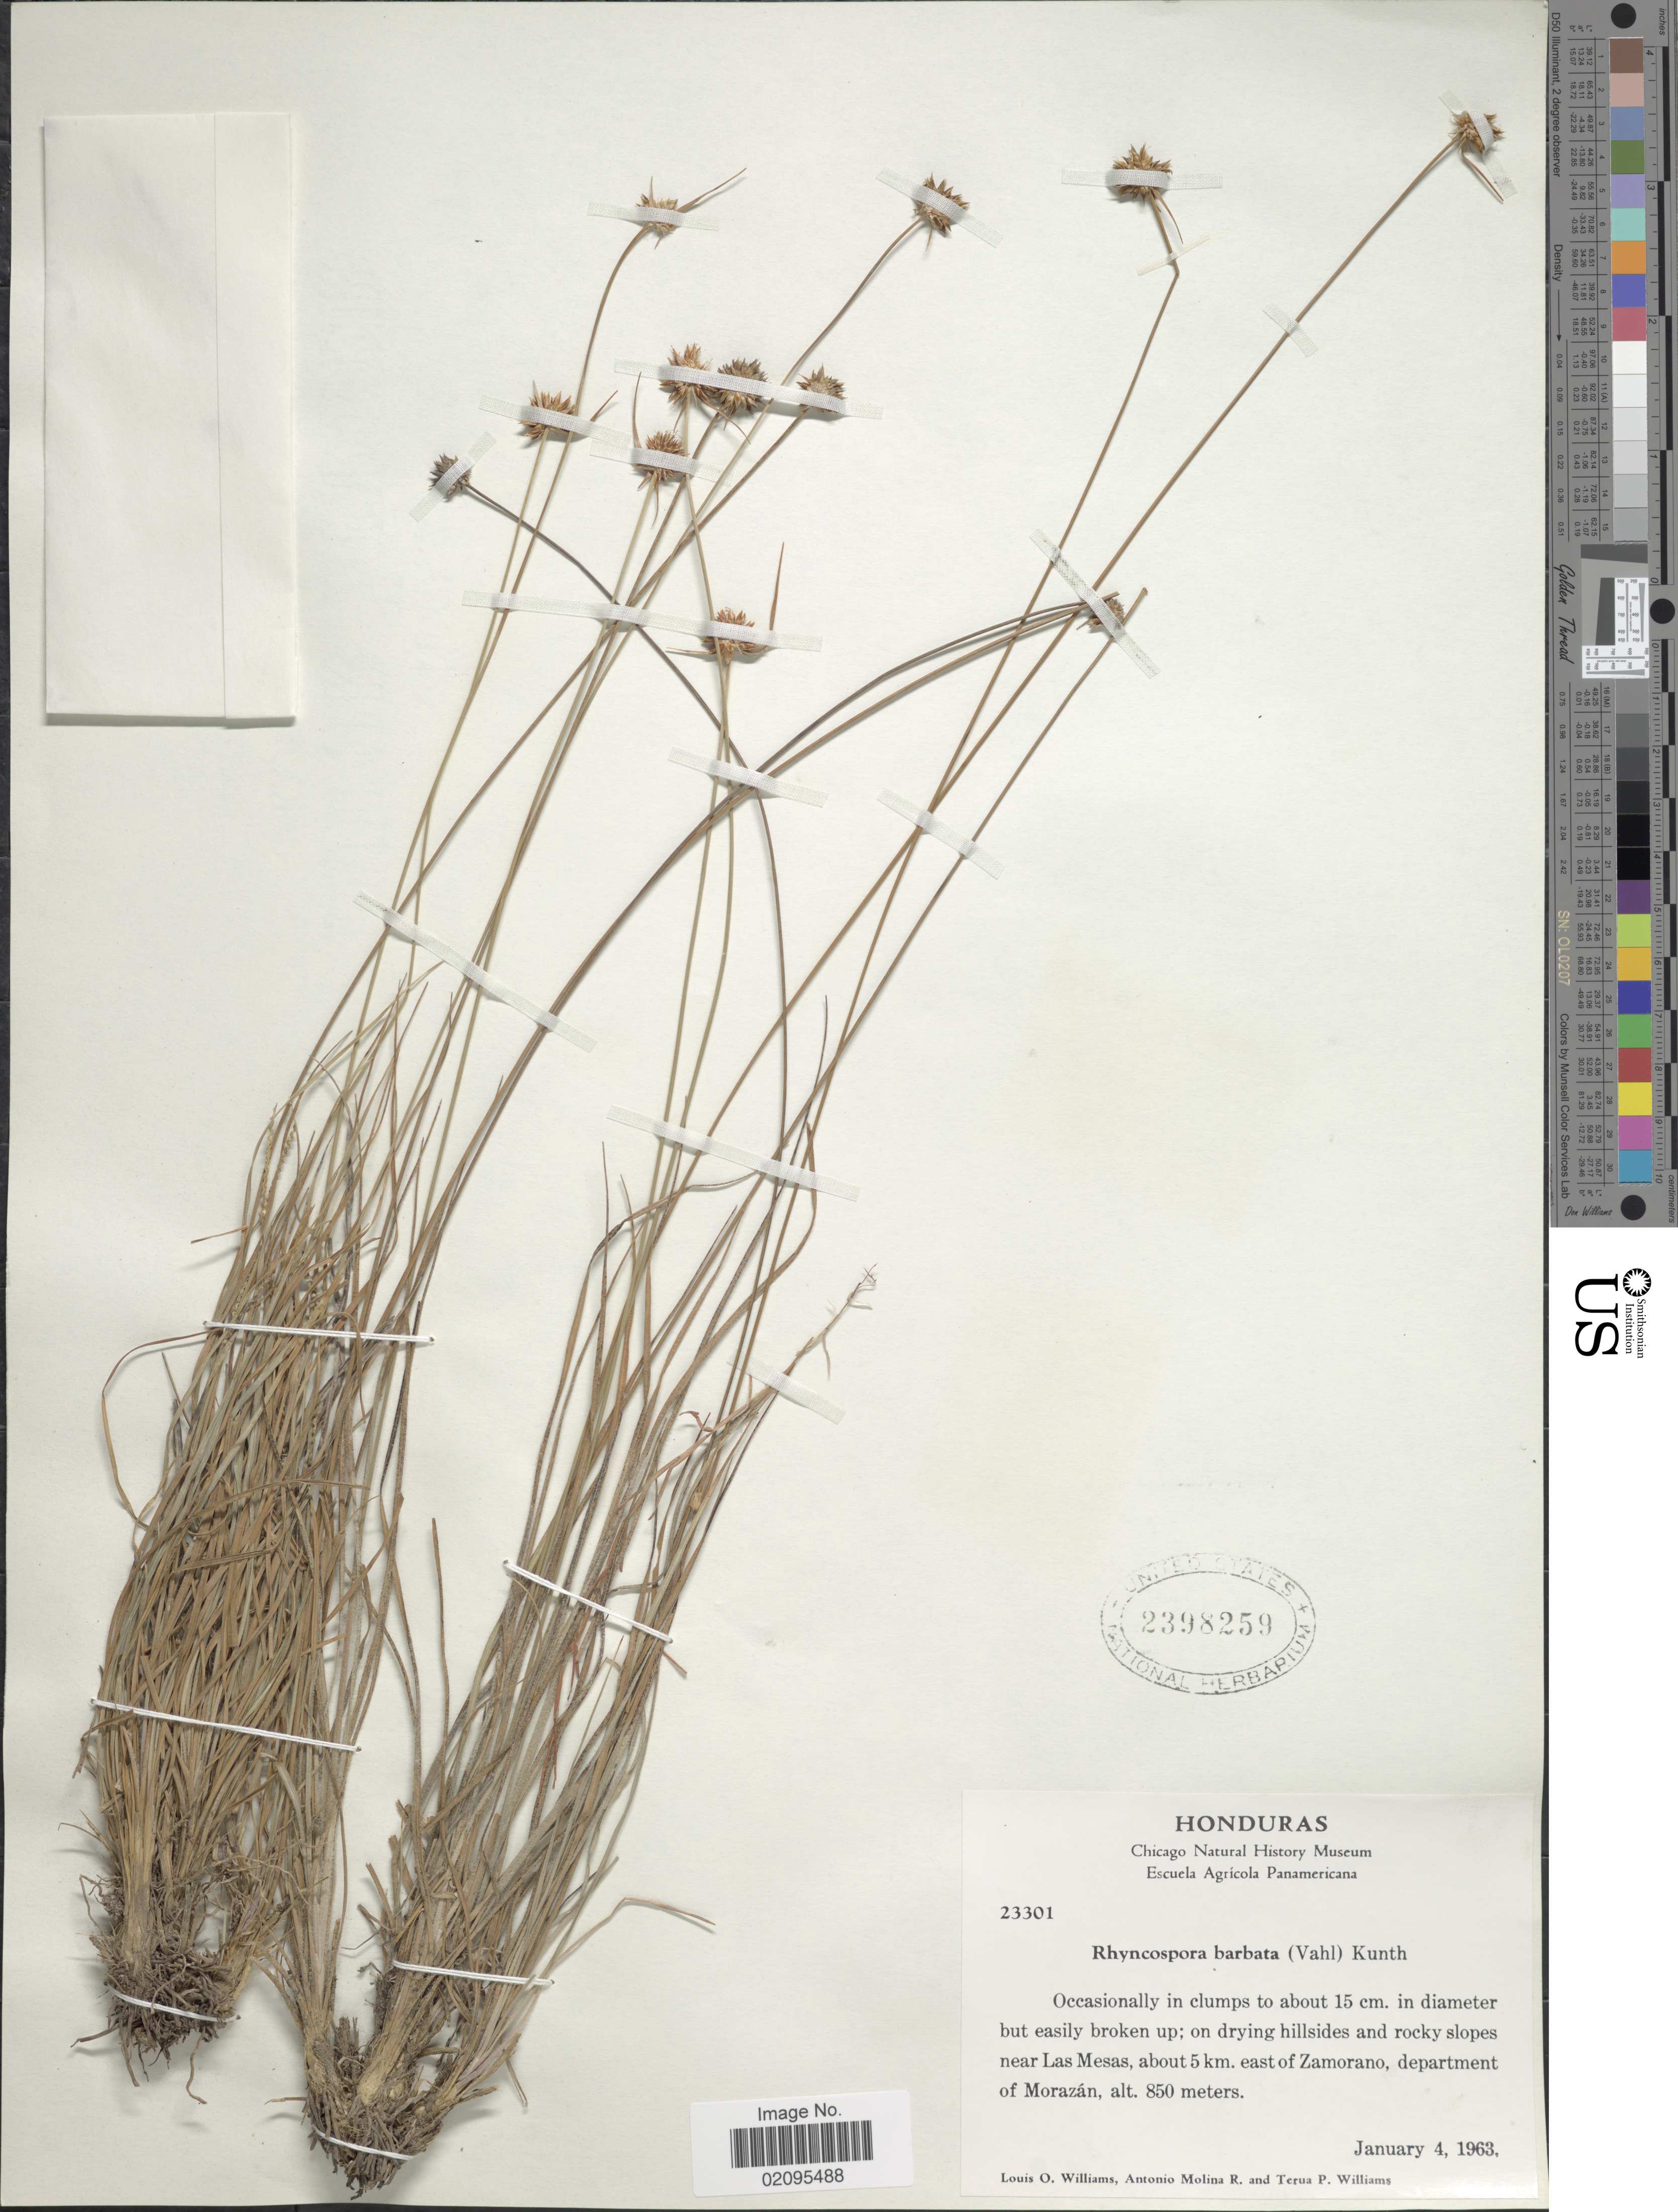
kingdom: Plantae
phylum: Tracheophyta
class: Liliopsida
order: Poales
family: Cyperaceae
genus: Rhynchospora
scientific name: Rhynchospora barbata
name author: (Vahl) Kunth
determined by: Alves, K.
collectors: L. O. Williams, A. Molina R. & T. Williams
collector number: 23301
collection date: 1963-01-04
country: Honduras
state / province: Fco. Morazán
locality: On drying hillsides and rocky slopes near Las Mesas, about 5 km. east of Zamorano, department of Morazan.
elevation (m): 850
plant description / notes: Mixed with Poaceae (B).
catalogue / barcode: US 2398259